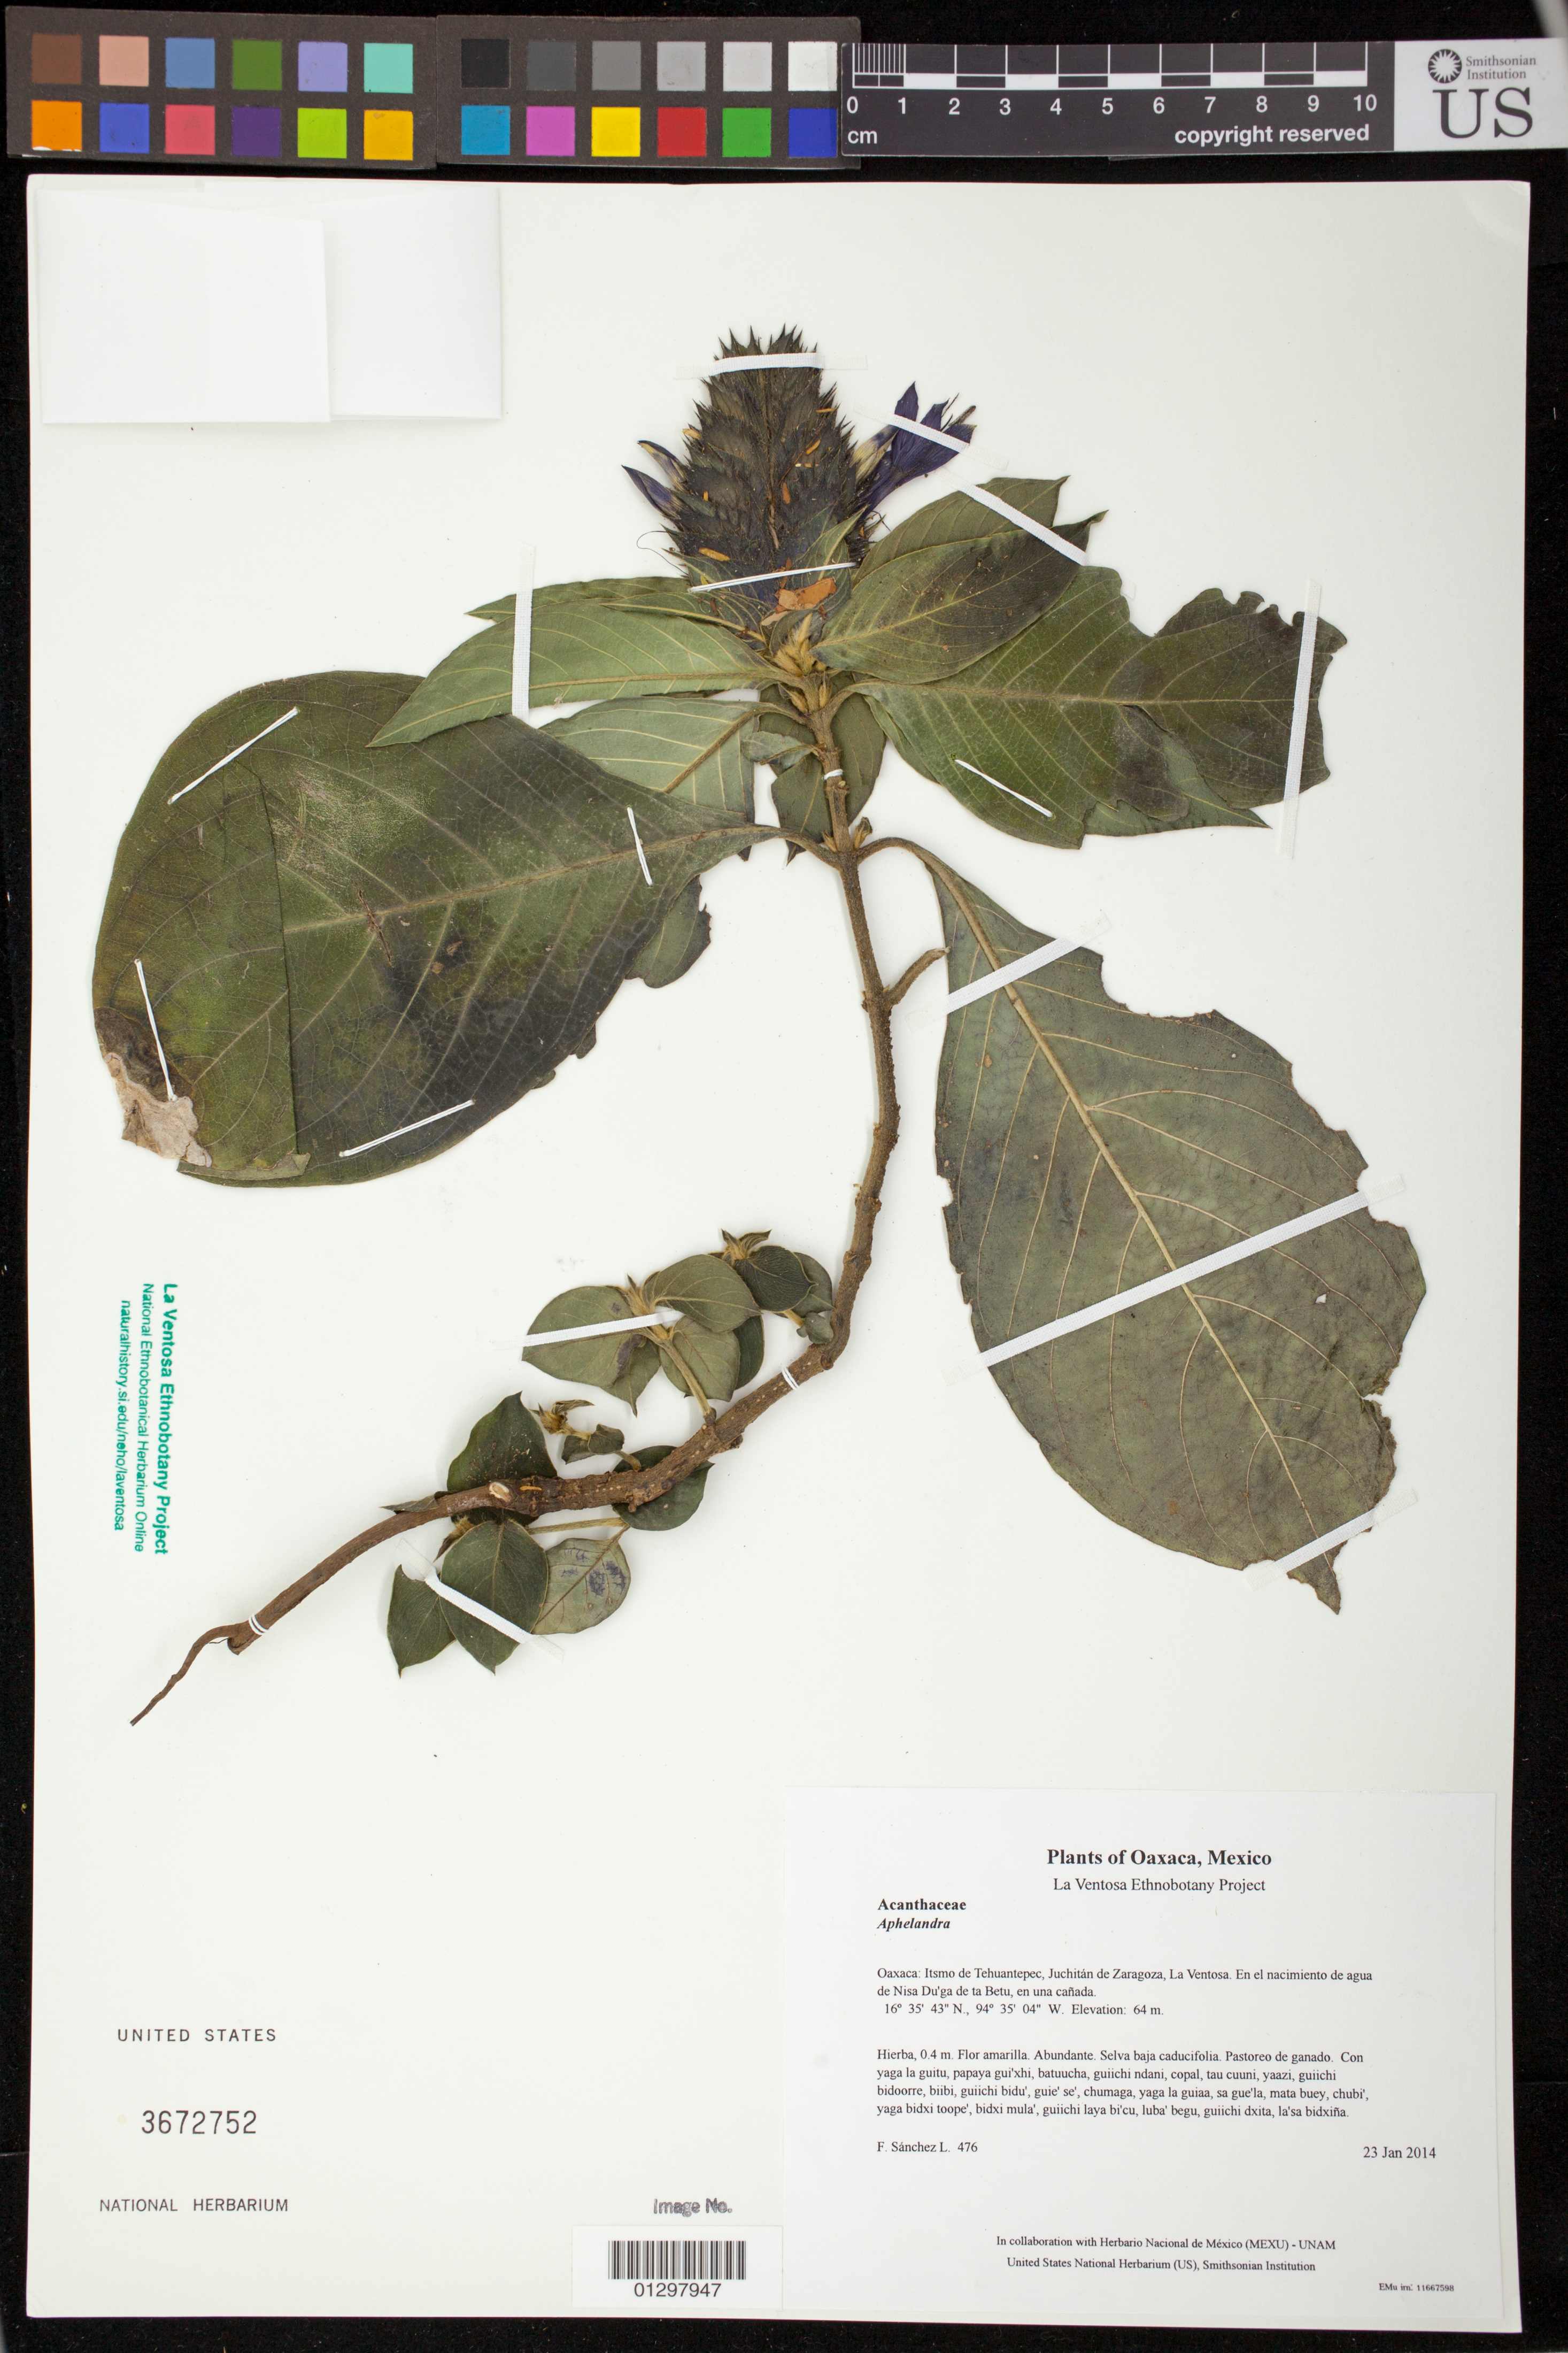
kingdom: Plantae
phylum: Tracheophyta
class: Magnoliopsida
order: Lamiales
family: Acanthaceae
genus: Barleria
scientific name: Barleria oenotheroides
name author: Dum. Cours.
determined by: Reyes García, A.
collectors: F. Sánchez L.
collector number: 476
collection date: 2014-01-23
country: Mexico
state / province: Oaxaca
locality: Itsmo de Tehuantepec, Juchitán de Zaragoza, La Ventosa. En el nacimiento de agua de Nisa Du'ga de ta Betu, en una cañada.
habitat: Selva baja caducifolia. Pastoreo de ganado.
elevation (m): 64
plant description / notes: MEXU, US; Guixi bandaga. 0.4 m. Guie' naguchi. Stale.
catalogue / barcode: US 3672752